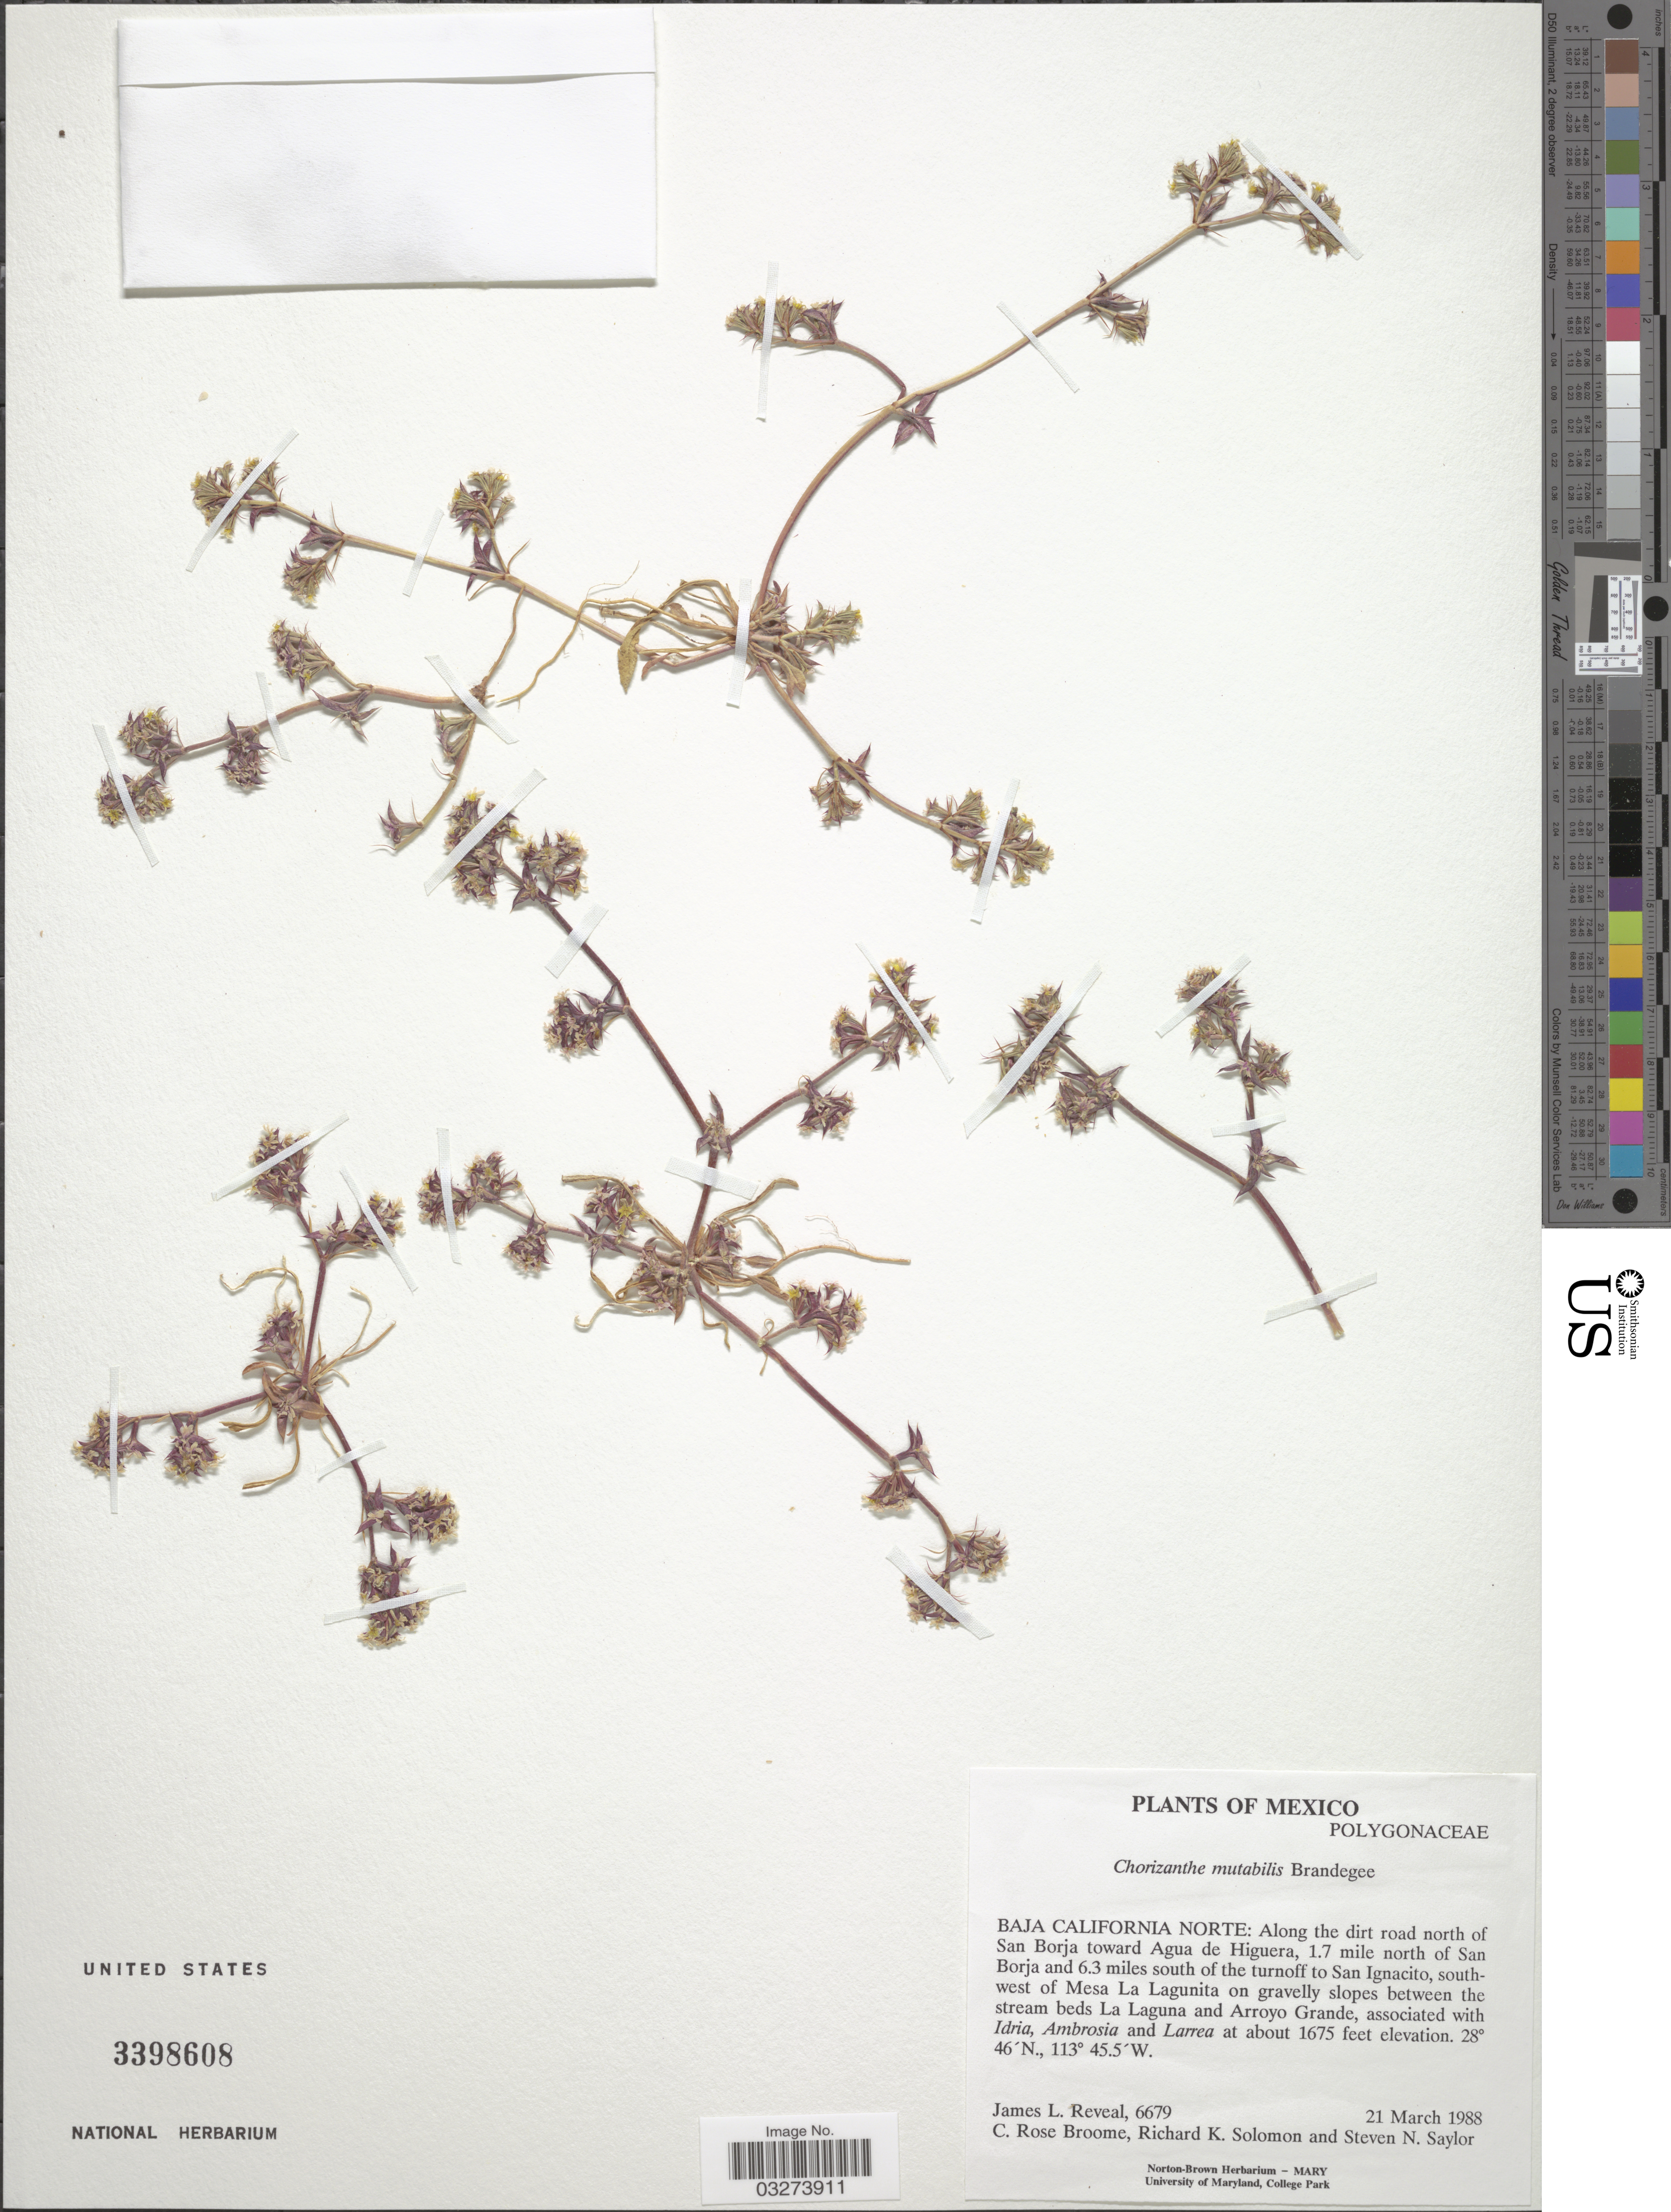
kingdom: Plantae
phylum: Tracheophyta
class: Magnoliopsida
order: Caryophyllales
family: Polygonaceae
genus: Chorizanthe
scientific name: Chorizanthe mutabilis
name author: Brandegee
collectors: J. L. Reveal, C. R. Broome, R. Solomon & S. Saylor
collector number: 6679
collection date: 1988-03-21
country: Mexico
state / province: Baja California Norte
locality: Along the dirt road north of San Borja toward Agua de Higuera, 1.7 mile north of San Borja and 6.3 miles south of the turnoff to San Ignacito, southwest of Mesa La Lagunita on gravelly slopes between the stream beds La Laguna and Arroyo Grande.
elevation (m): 511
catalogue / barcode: US 3398608